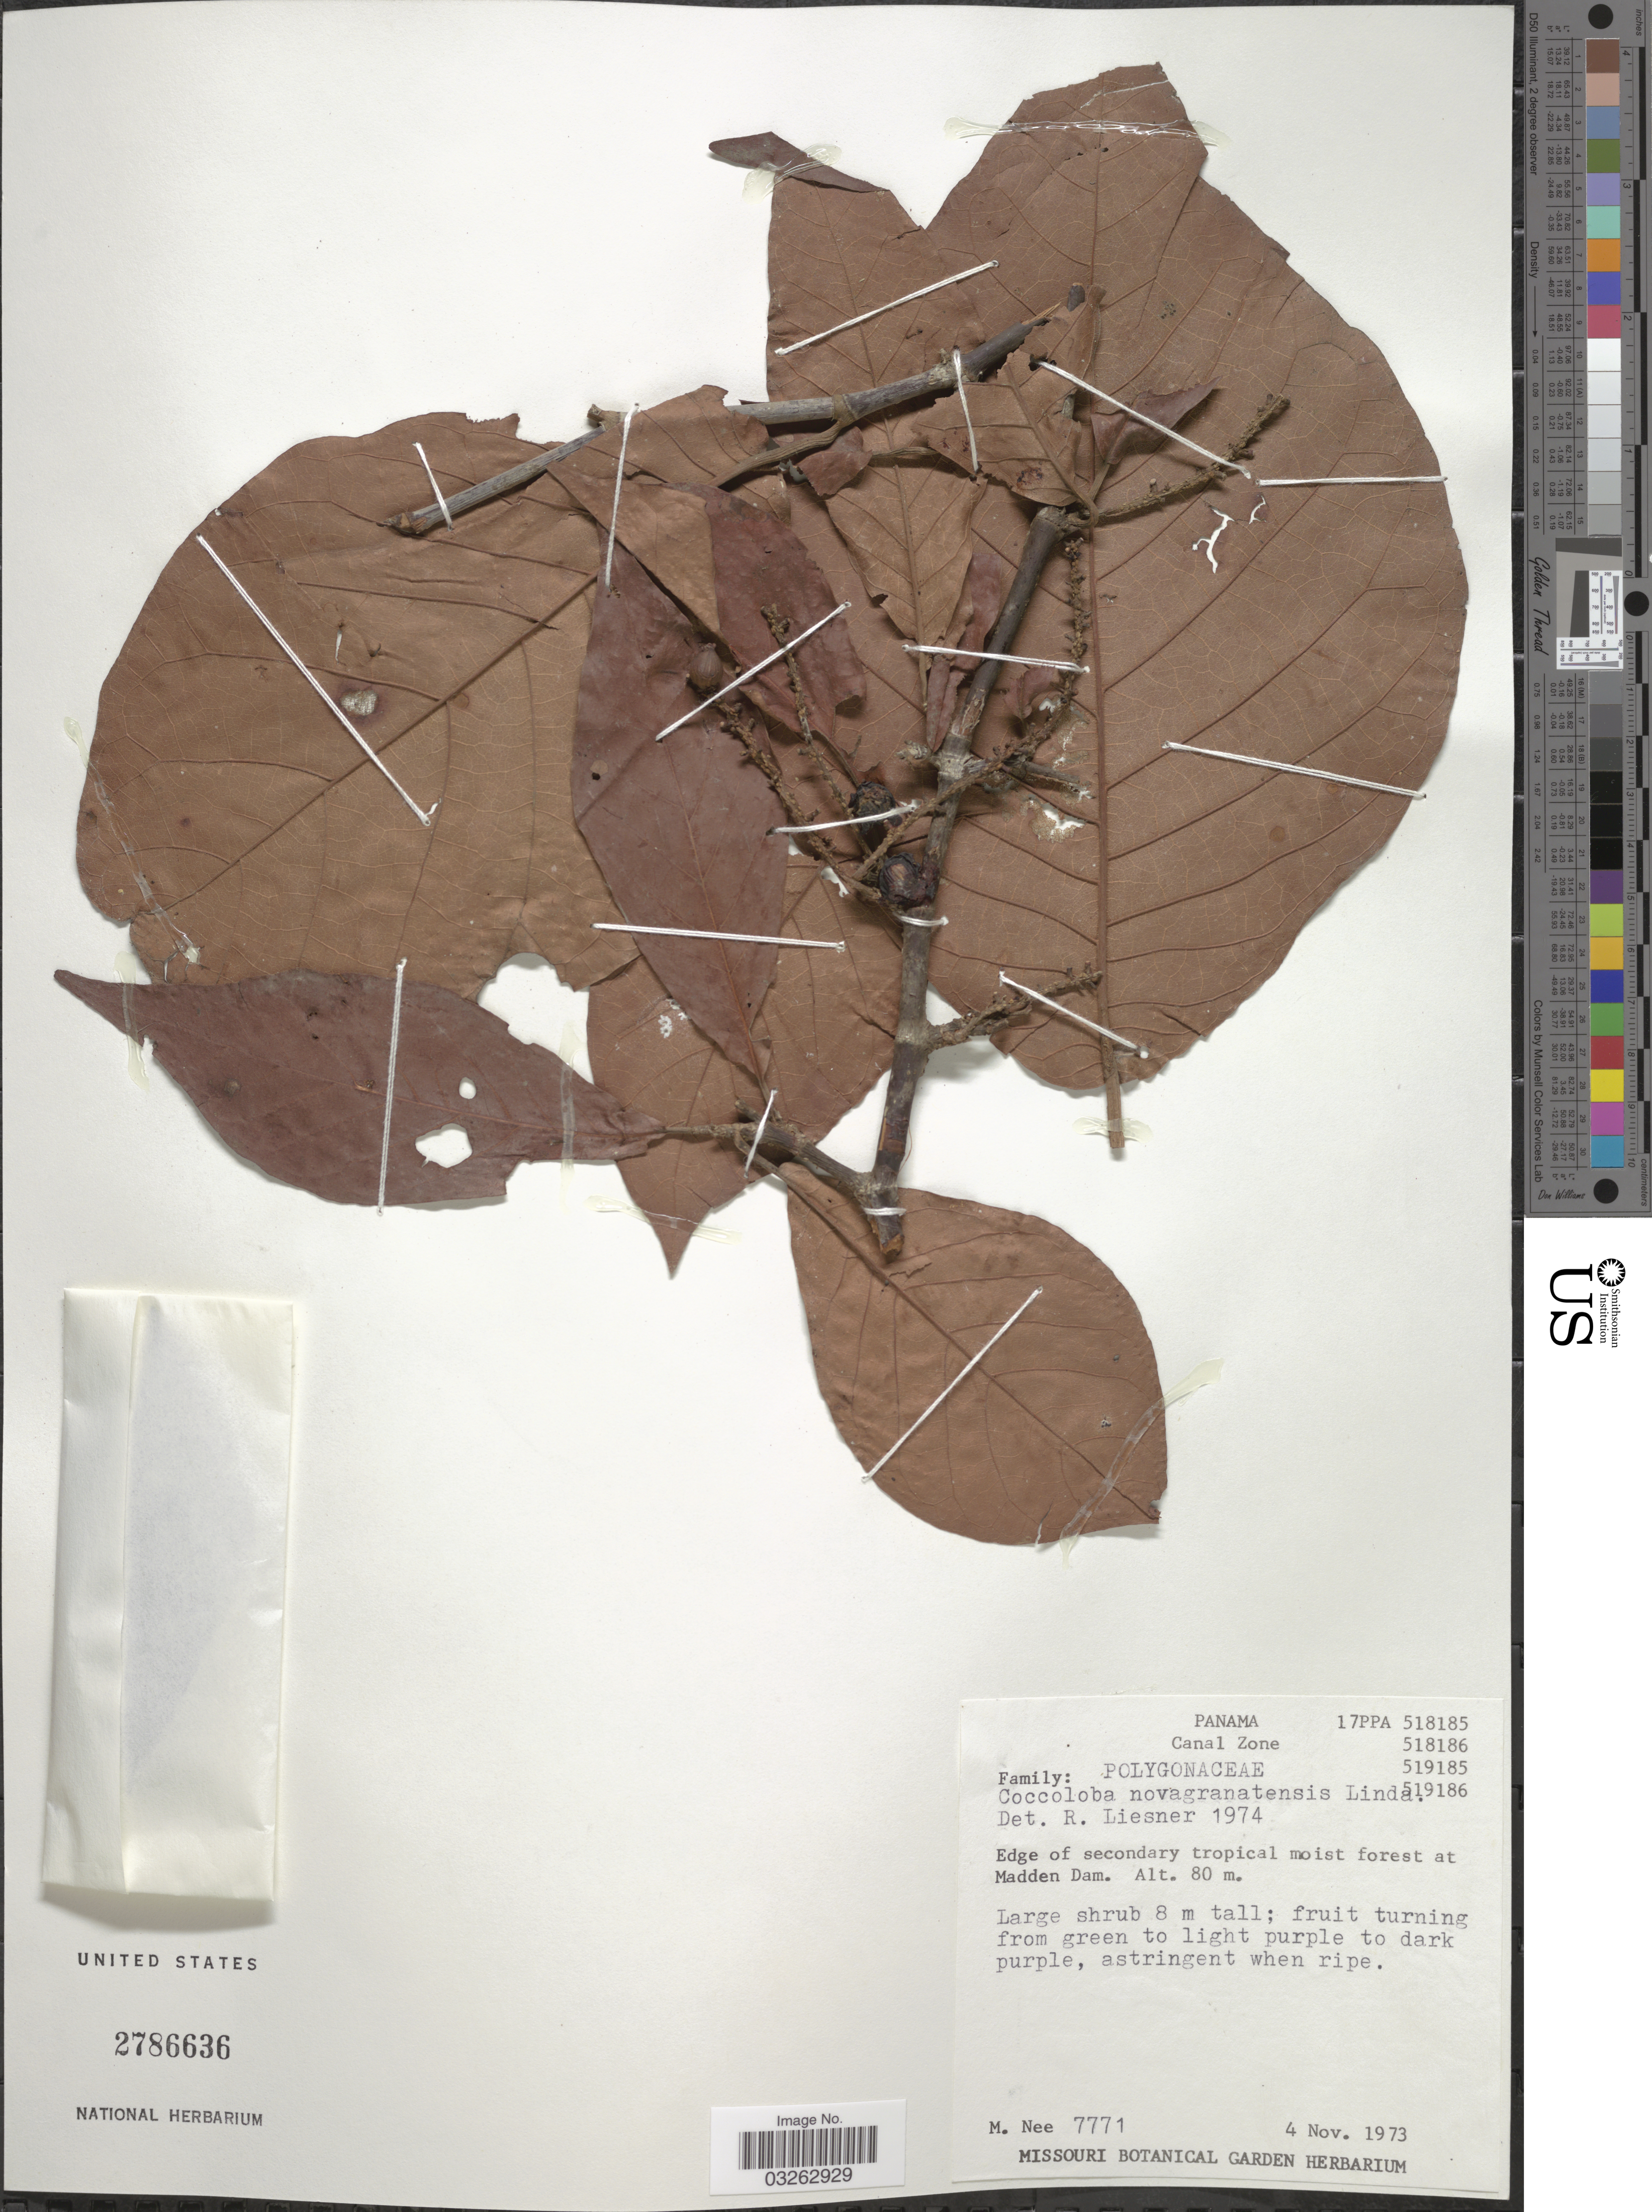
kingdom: Plantae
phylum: Tracheophyta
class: Magnoliopsida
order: Caryophyllales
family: Polygonaceae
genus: Coccoloba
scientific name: Coccoloba novogranatensis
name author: Lindau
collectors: M. Nee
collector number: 7771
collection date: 1973-11-04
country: Panama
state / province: Colón / Panamá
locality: Canal Zone. Edge of secondary tropical moist forest at Madden Dam.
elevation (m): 80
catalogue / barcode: US 2786636